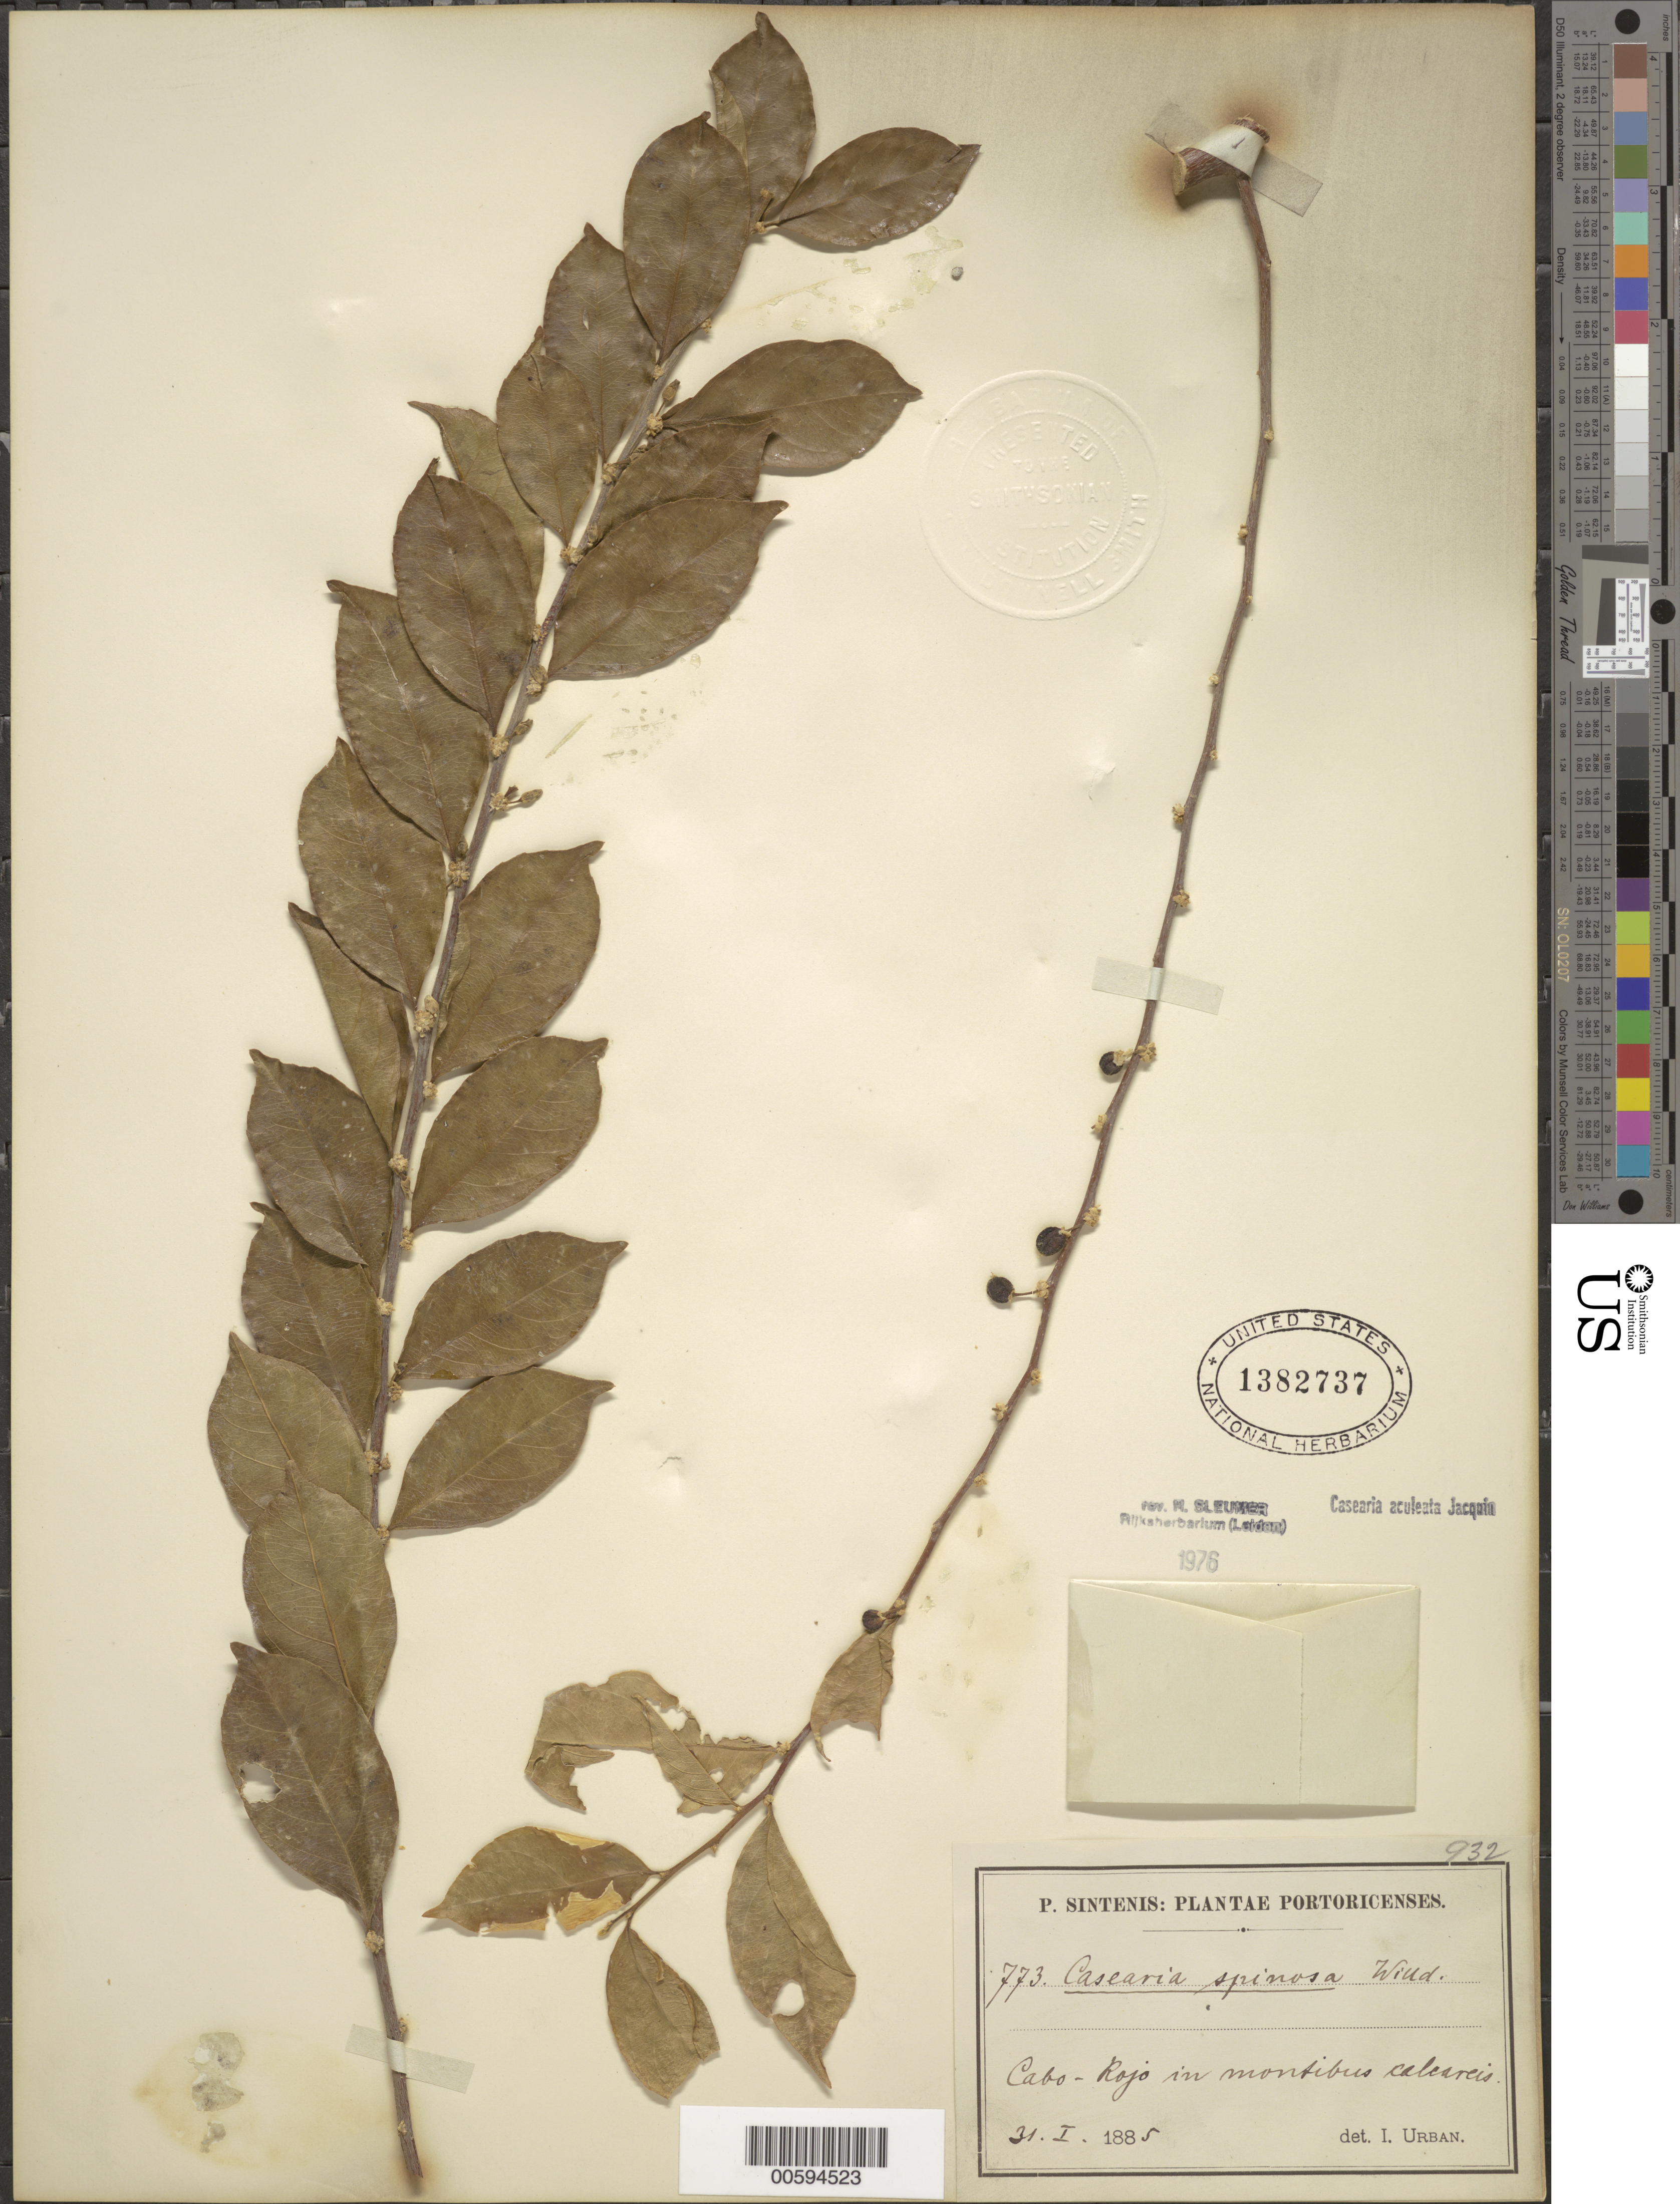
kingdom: Plantae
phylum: Tracheophyta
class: Magnoliopsida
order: Malpighiales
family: Salicaceae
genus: Casearia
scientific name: Casearia aculeata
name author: Jacq.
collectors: P. Sintenis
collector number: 773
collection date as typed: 31 Jan 1885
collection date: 1885-01-31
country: Puerto Rico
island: Greater Antilles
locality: Cabo-Rojo in montibus calcareis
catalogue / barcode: US 1382737